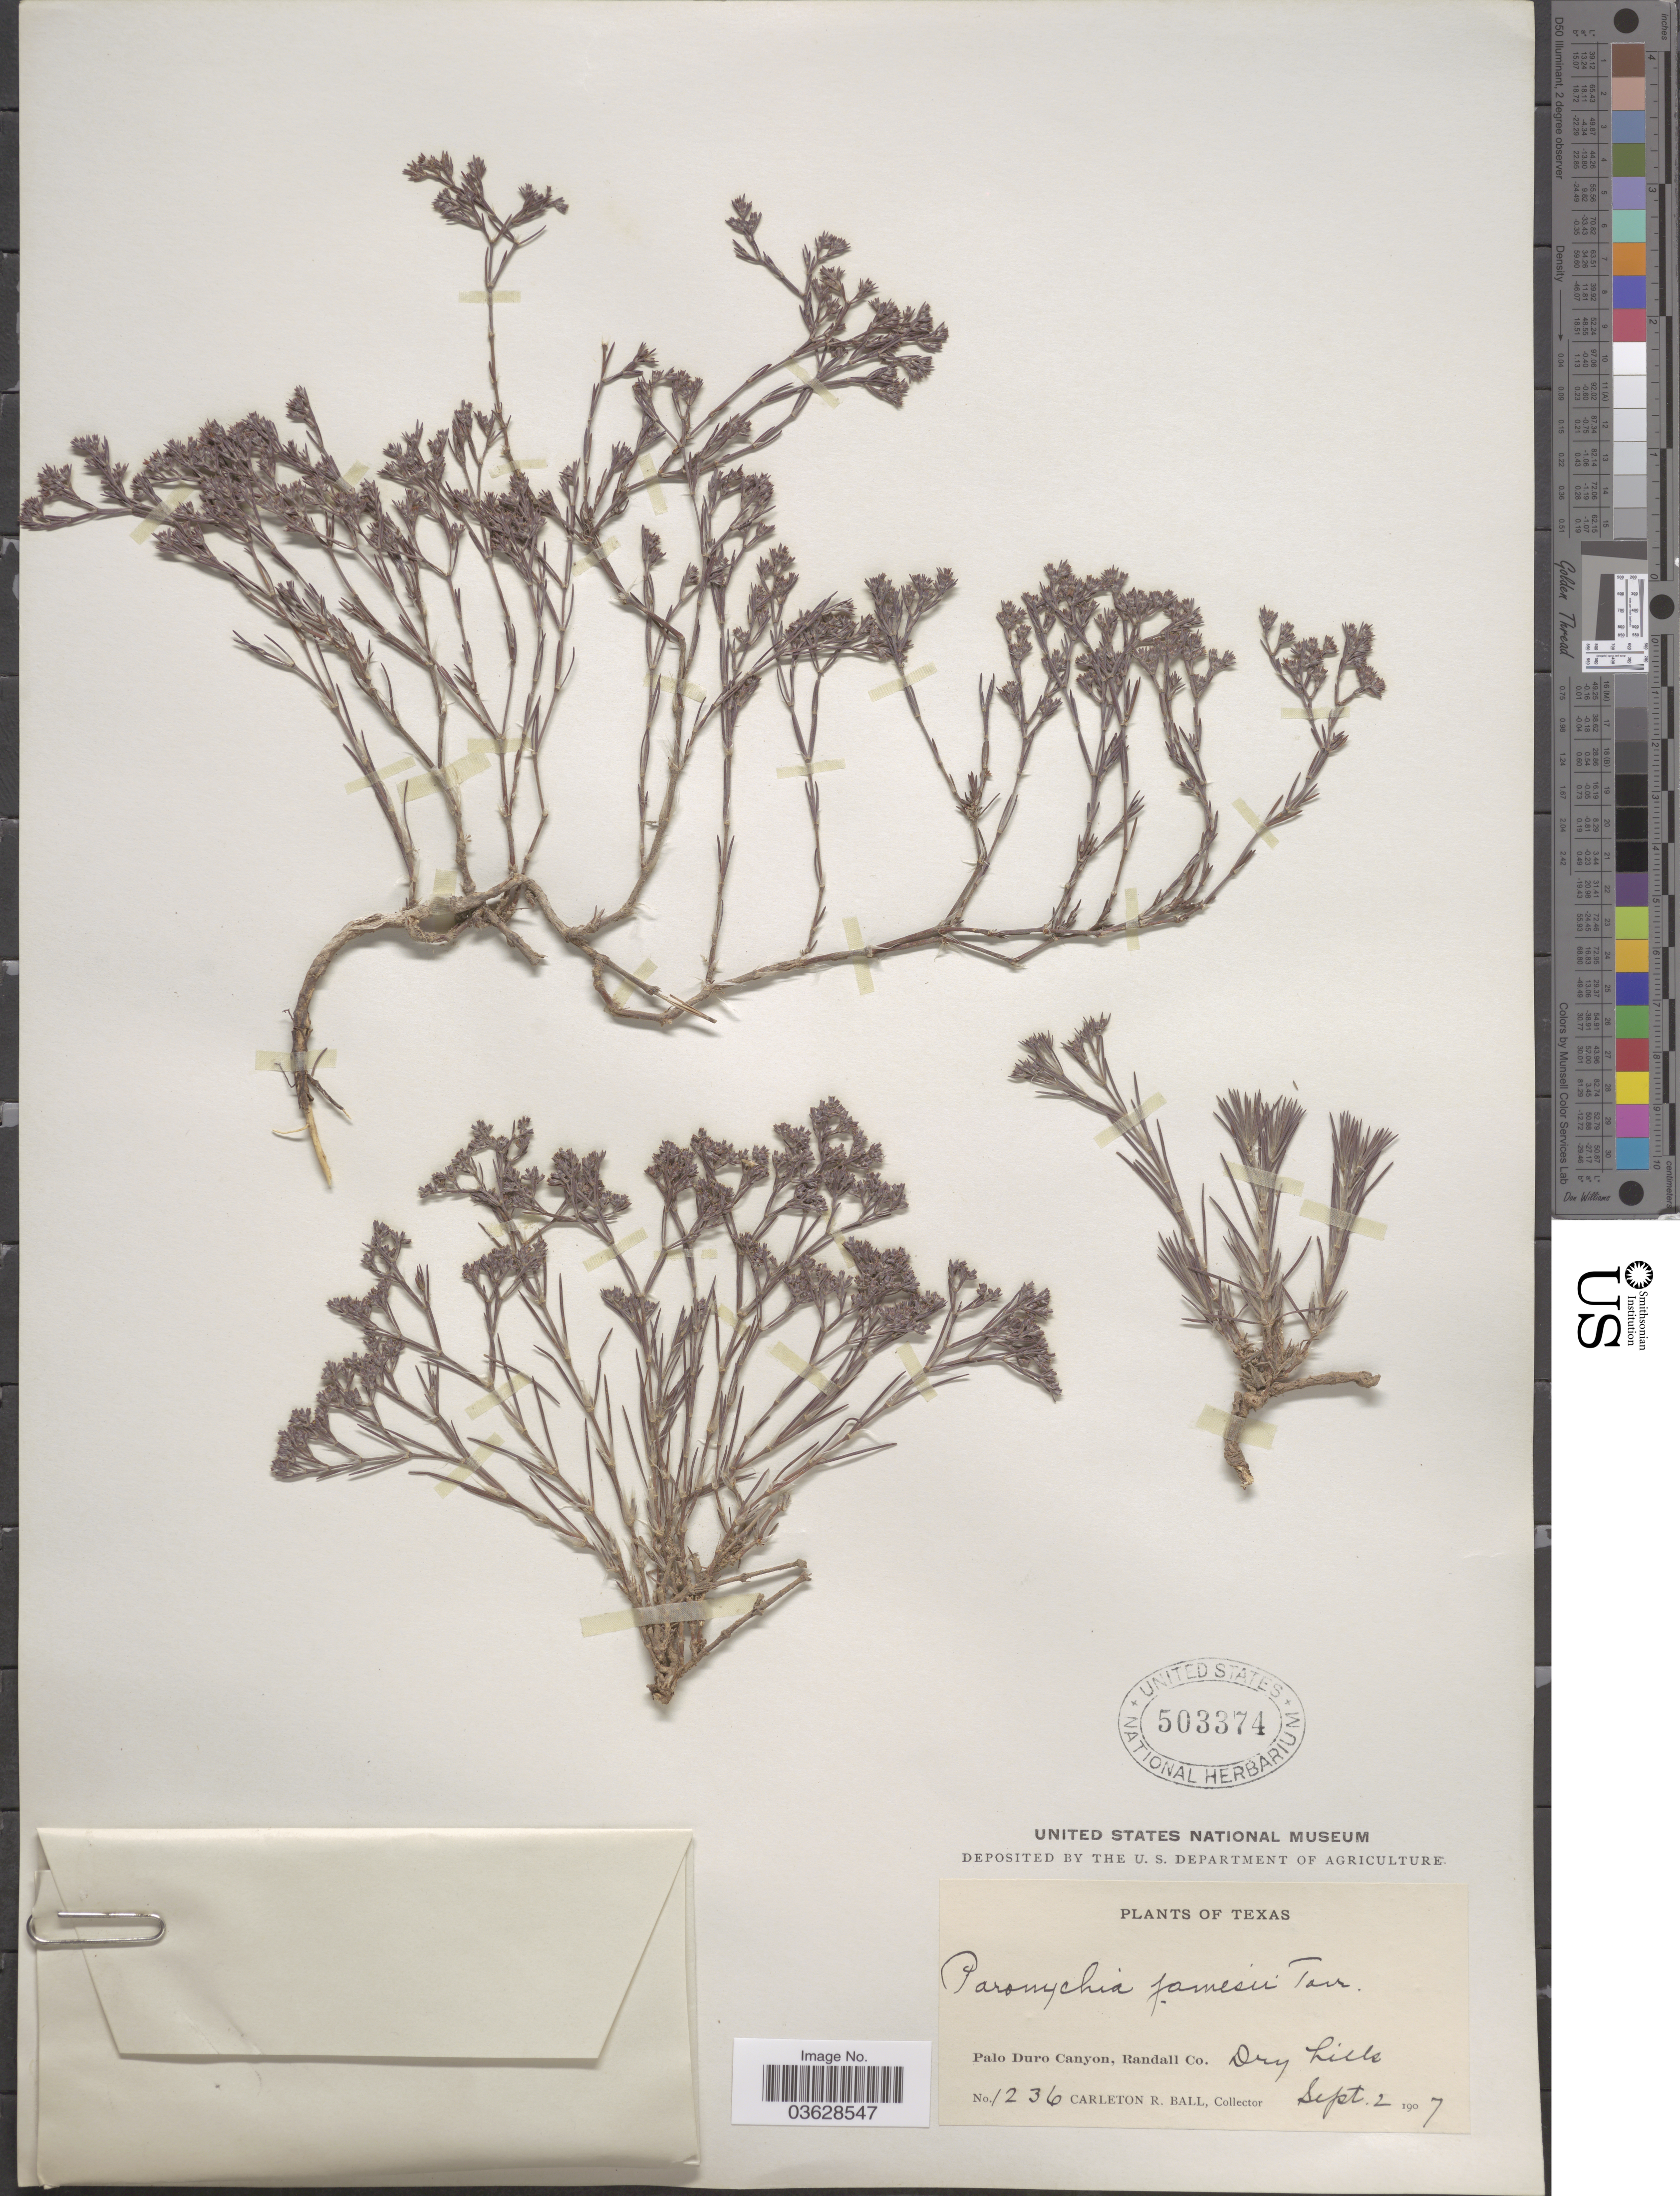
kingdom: Plantae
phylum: Tracheophyta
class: Magnoliopsida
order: Caryophyllales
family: Caryophyllaceae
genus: Paronychia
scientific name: Paronychia jamesii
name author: Torr. & A. Gray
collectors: C. R. Ball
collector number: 1236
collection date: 1907-09-02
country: United States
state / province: Texas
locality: Palo Duro Canyon, Randall Co.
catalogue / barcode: US 503374